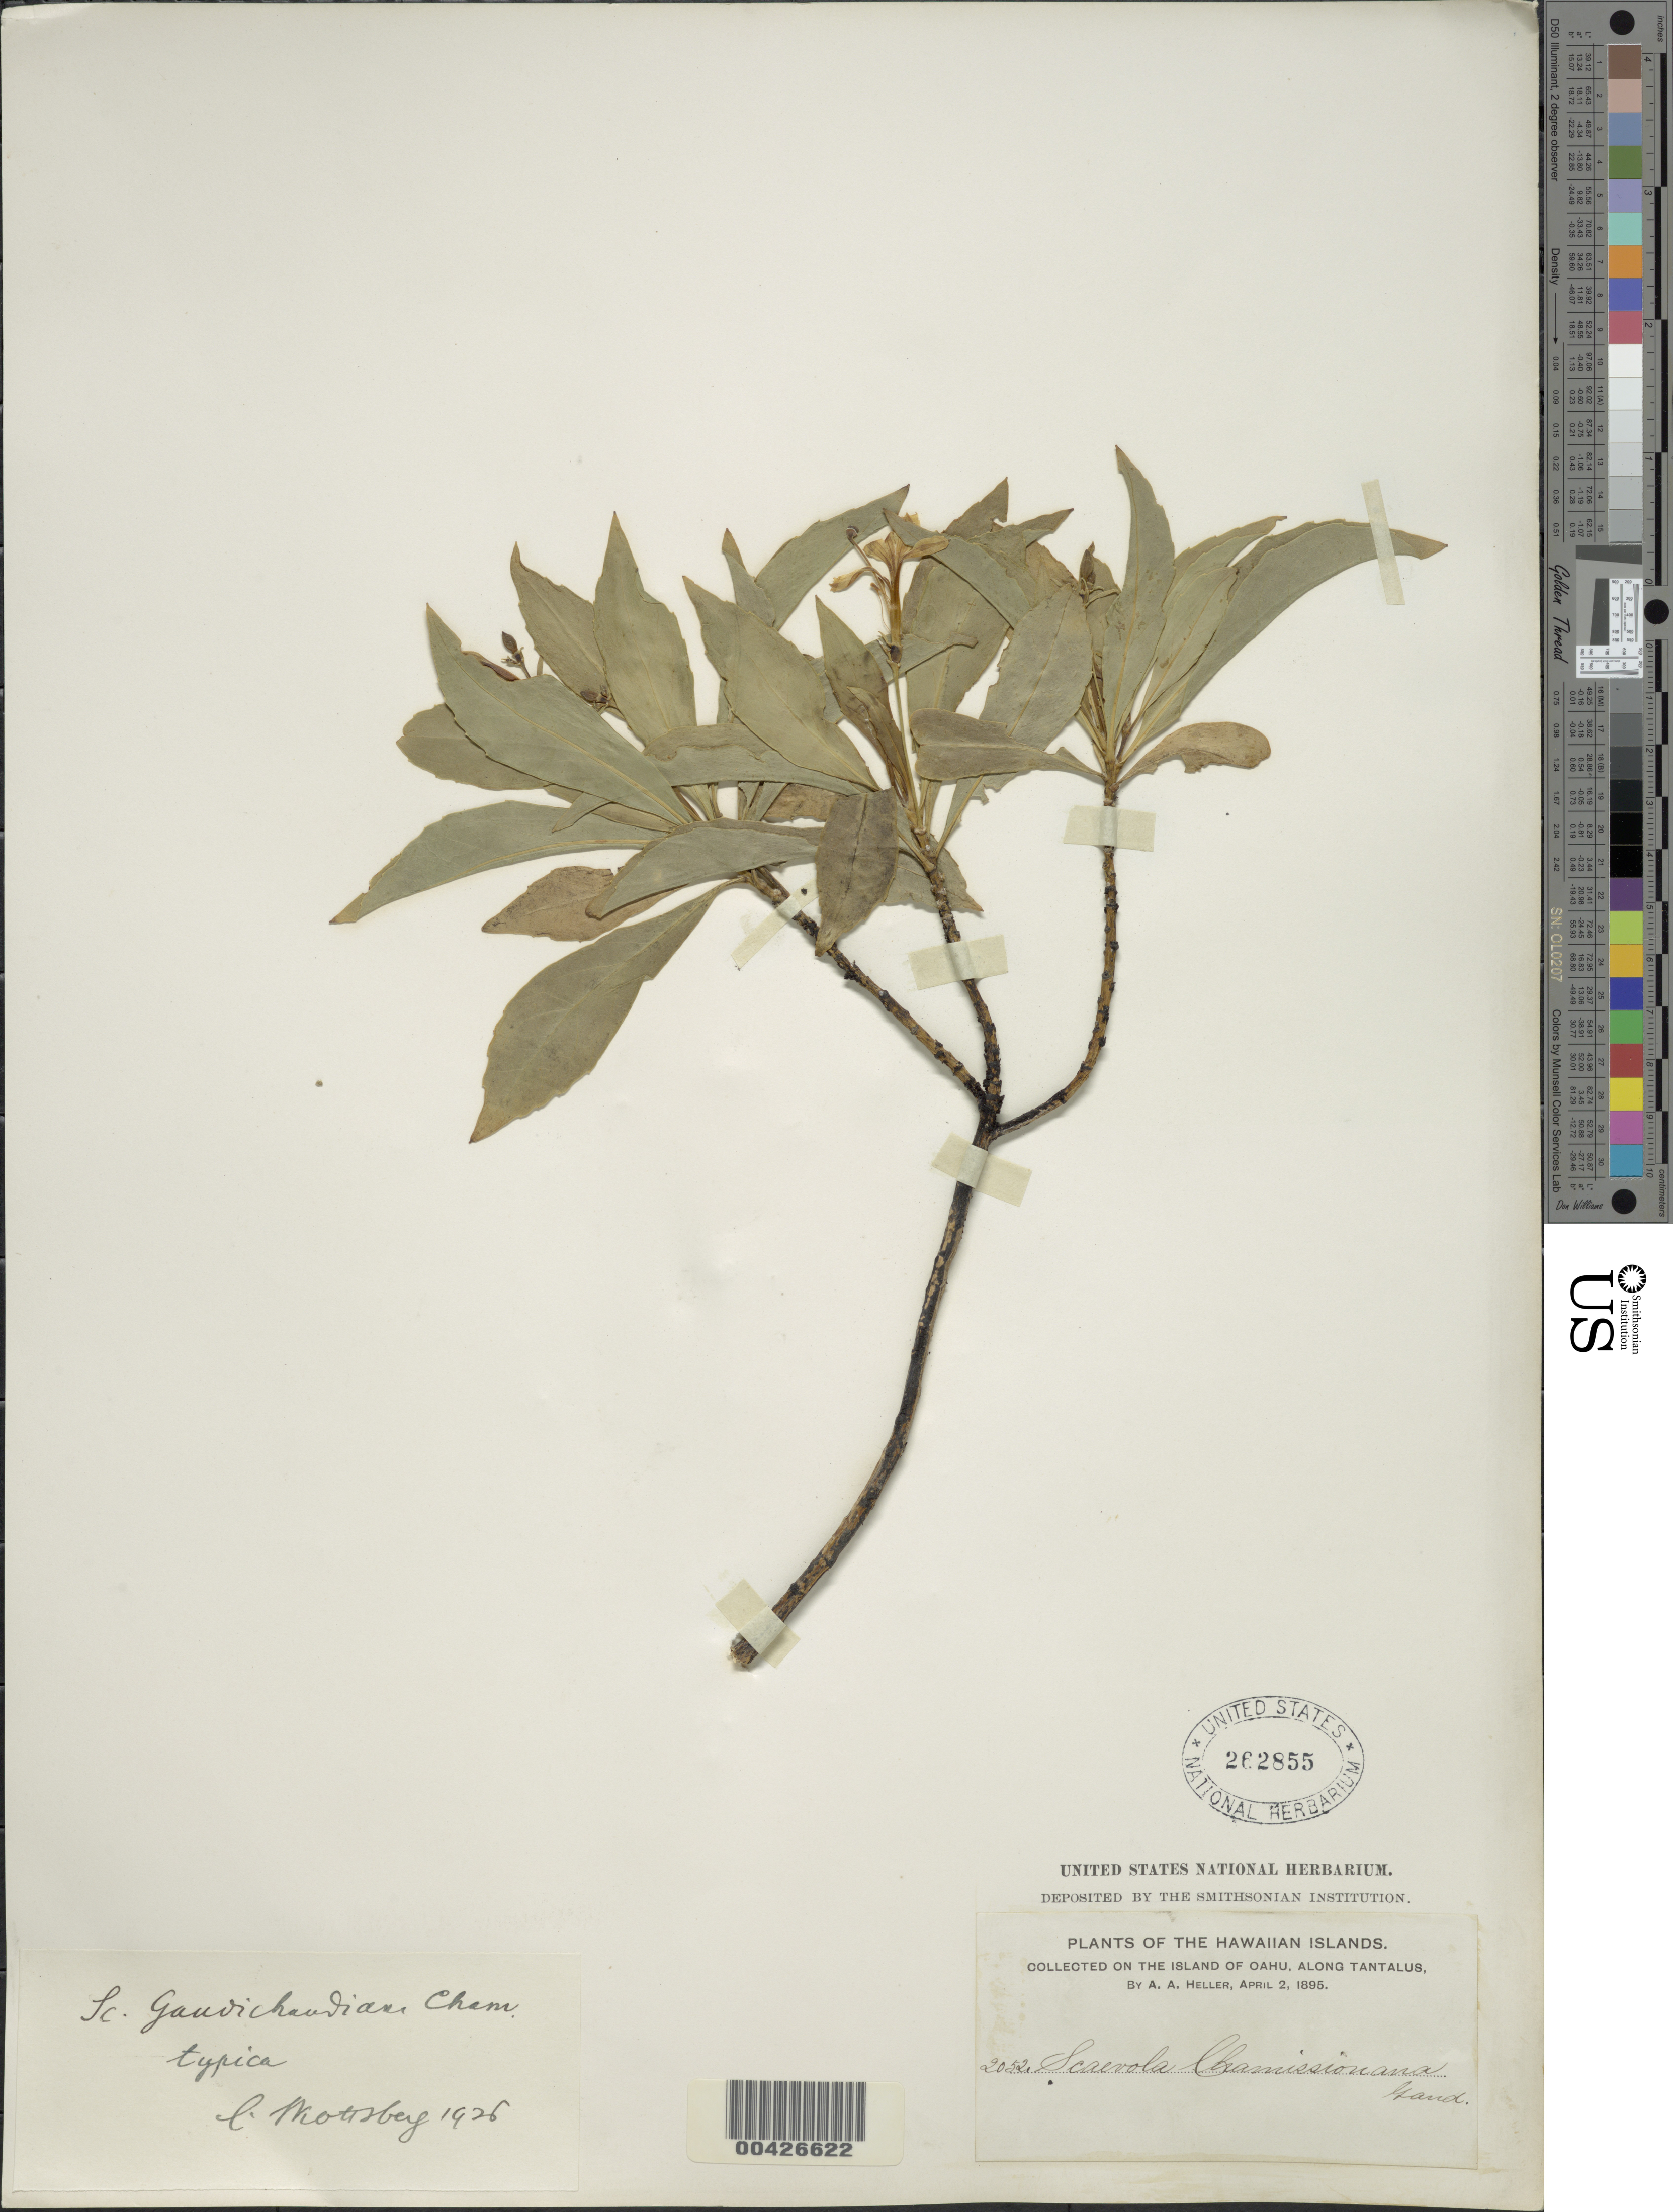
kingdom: Plantae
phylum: Tracheophyta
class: Magnoliopsida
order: Asterales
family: Goodeniaceae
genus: Scaevola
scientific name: Scaevola gaudichaudiana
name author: Cham.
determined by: Mottsberg, C.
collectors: A. A. Heller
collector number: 2052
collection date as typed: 2 Apr 1895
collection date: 1895-04-02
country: United States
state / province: Hawaii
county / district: Honolulu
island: Oahu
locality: on the island of Oahu, along Tantalus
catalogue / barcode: US 262855